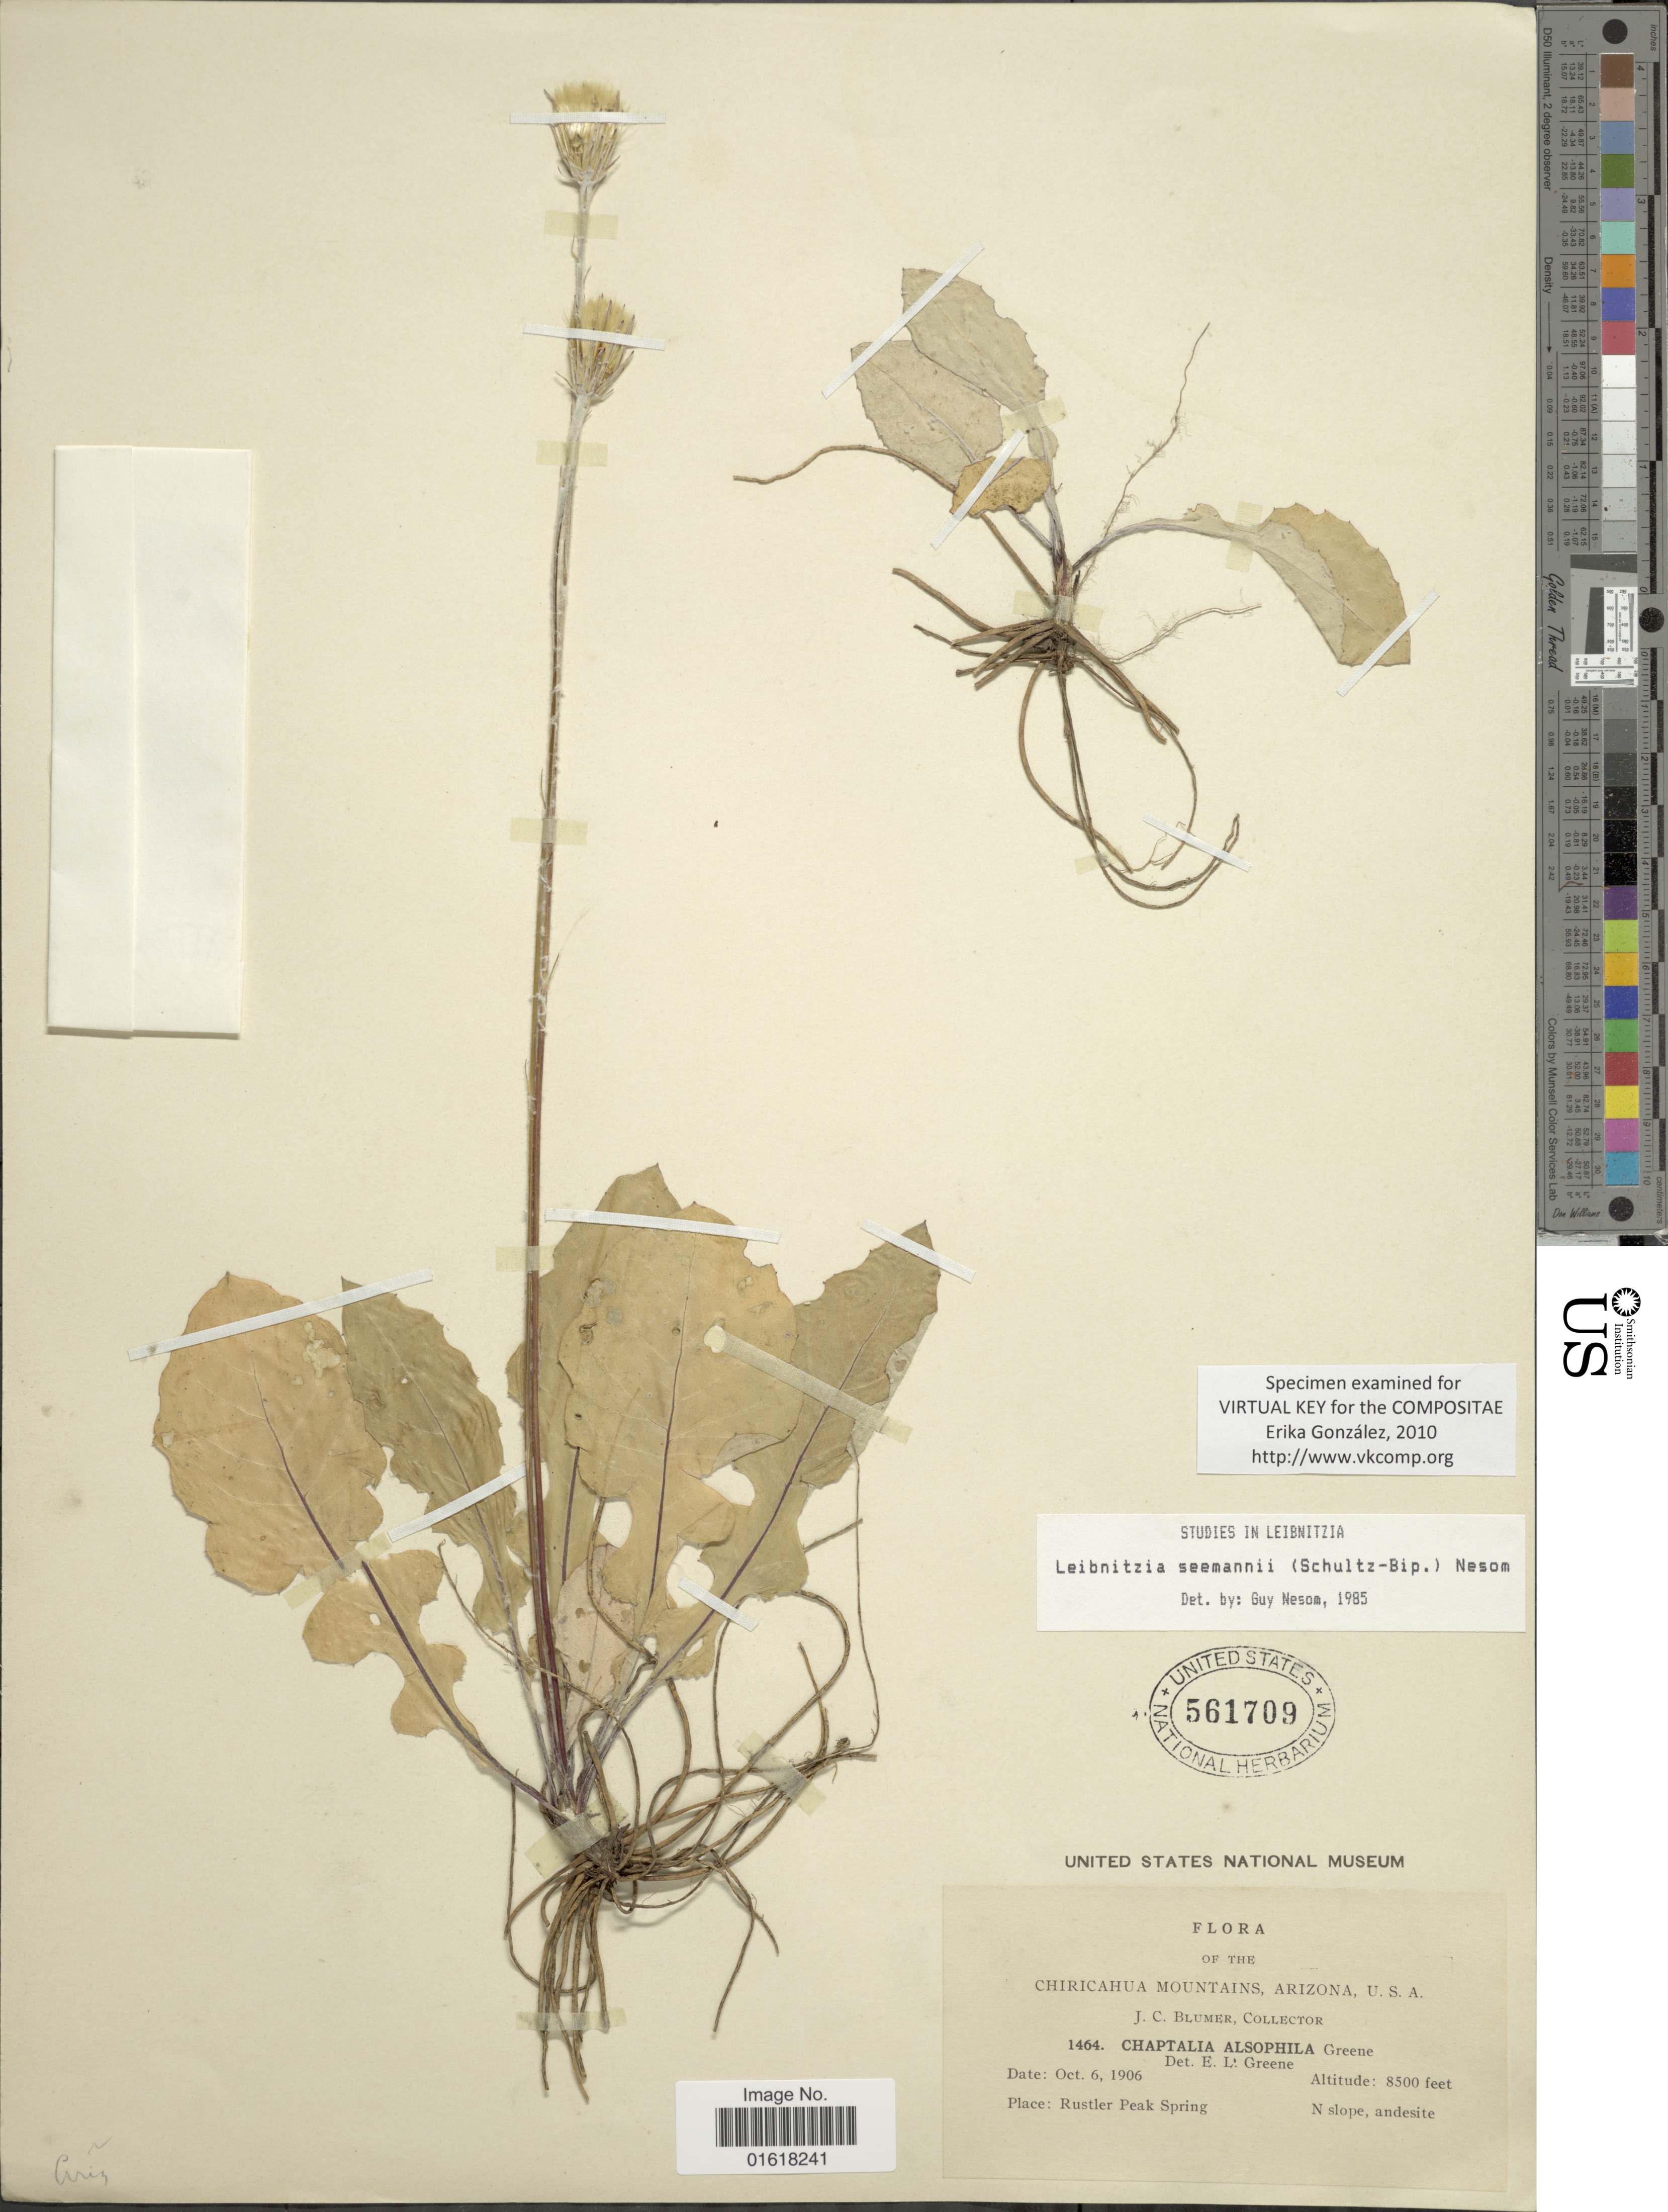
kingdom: Plantae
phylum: Tracheophyta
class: Magnoliopsida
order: Asterales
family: Asteraceae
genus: Leibnitzia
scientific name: Leibnitzia lyrata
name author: (Sch. Bip.) G.L. Nesom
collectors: J. C. Blumer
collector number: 1464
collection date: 1906-10-06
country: United States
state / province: Arizona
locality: Chiricahua Mountains. Rustler Peak Spring, N slope, andesite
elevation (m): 2591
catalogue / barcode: US 561709